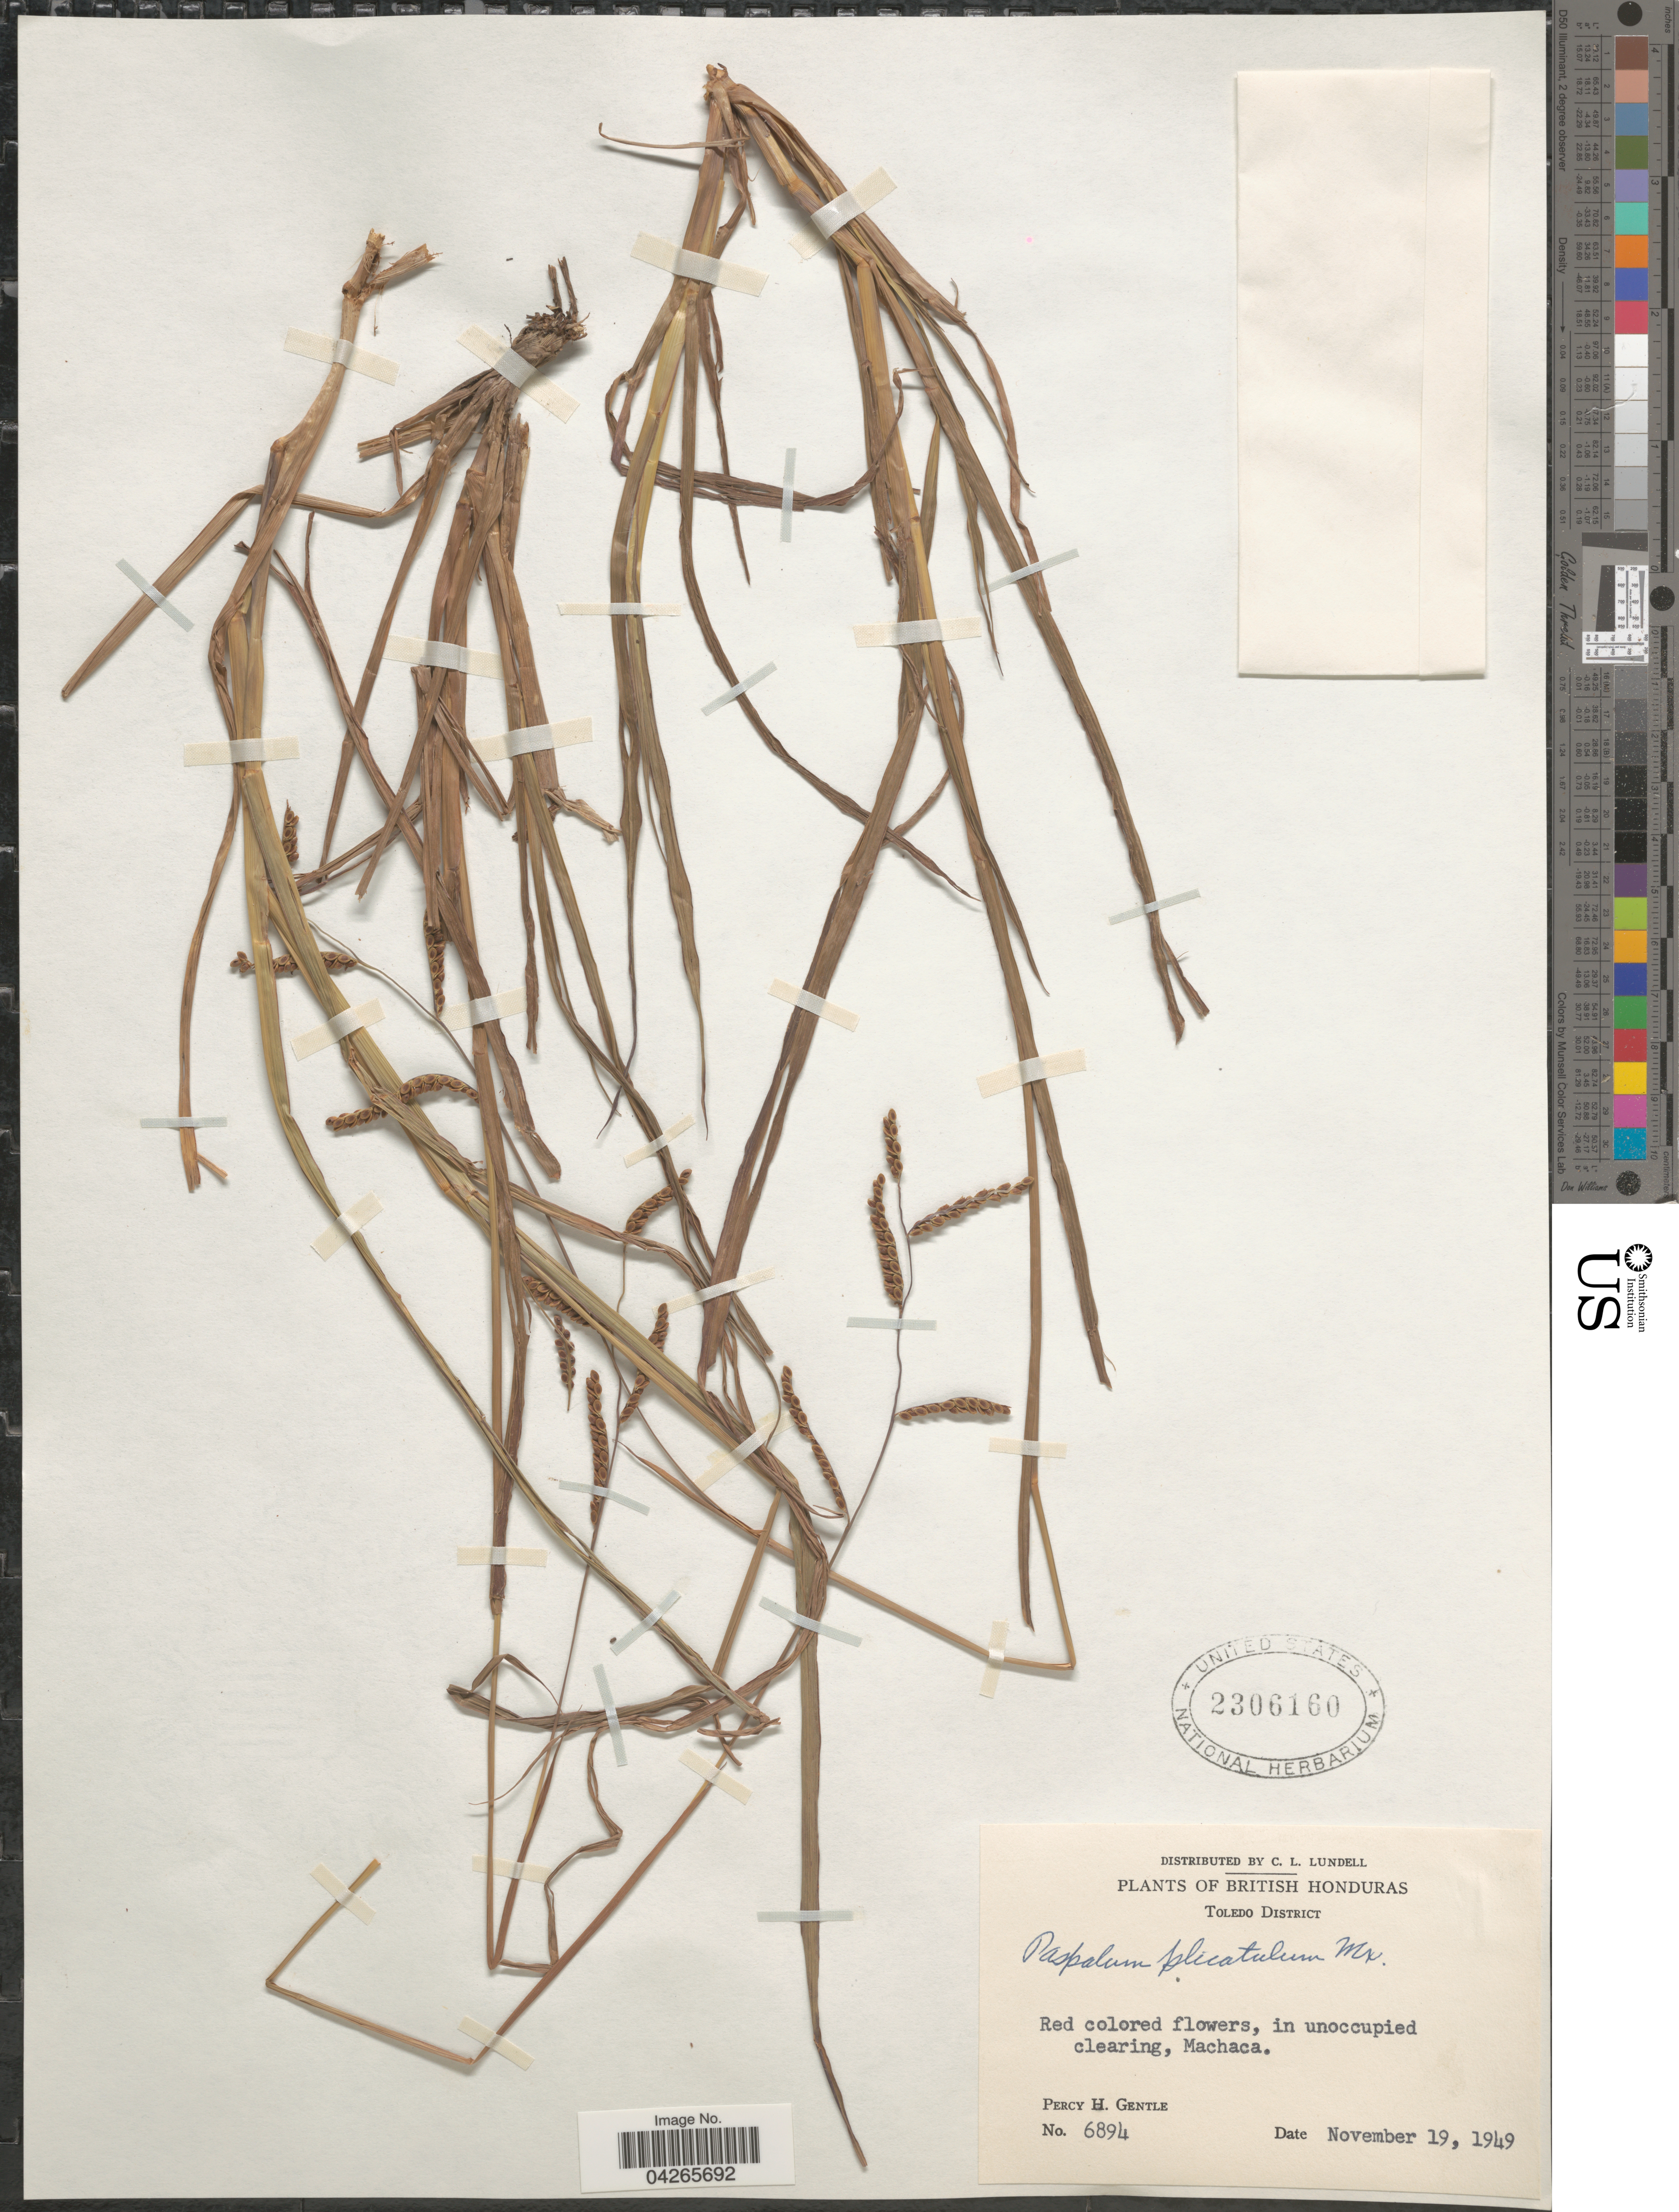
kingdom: Plantae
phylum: Tracheophyta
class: Liliopsida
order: Poales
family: Poaceae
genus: Paspalum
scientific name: Paspalum plicatulum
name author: Michx.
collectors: P. H. Gentle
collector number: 6894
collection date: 1949-11-19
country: Belize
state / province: Toledo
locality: British Honduras. Toledo District. In unoccupied clearing, Machaca.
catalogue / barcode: US 2306160